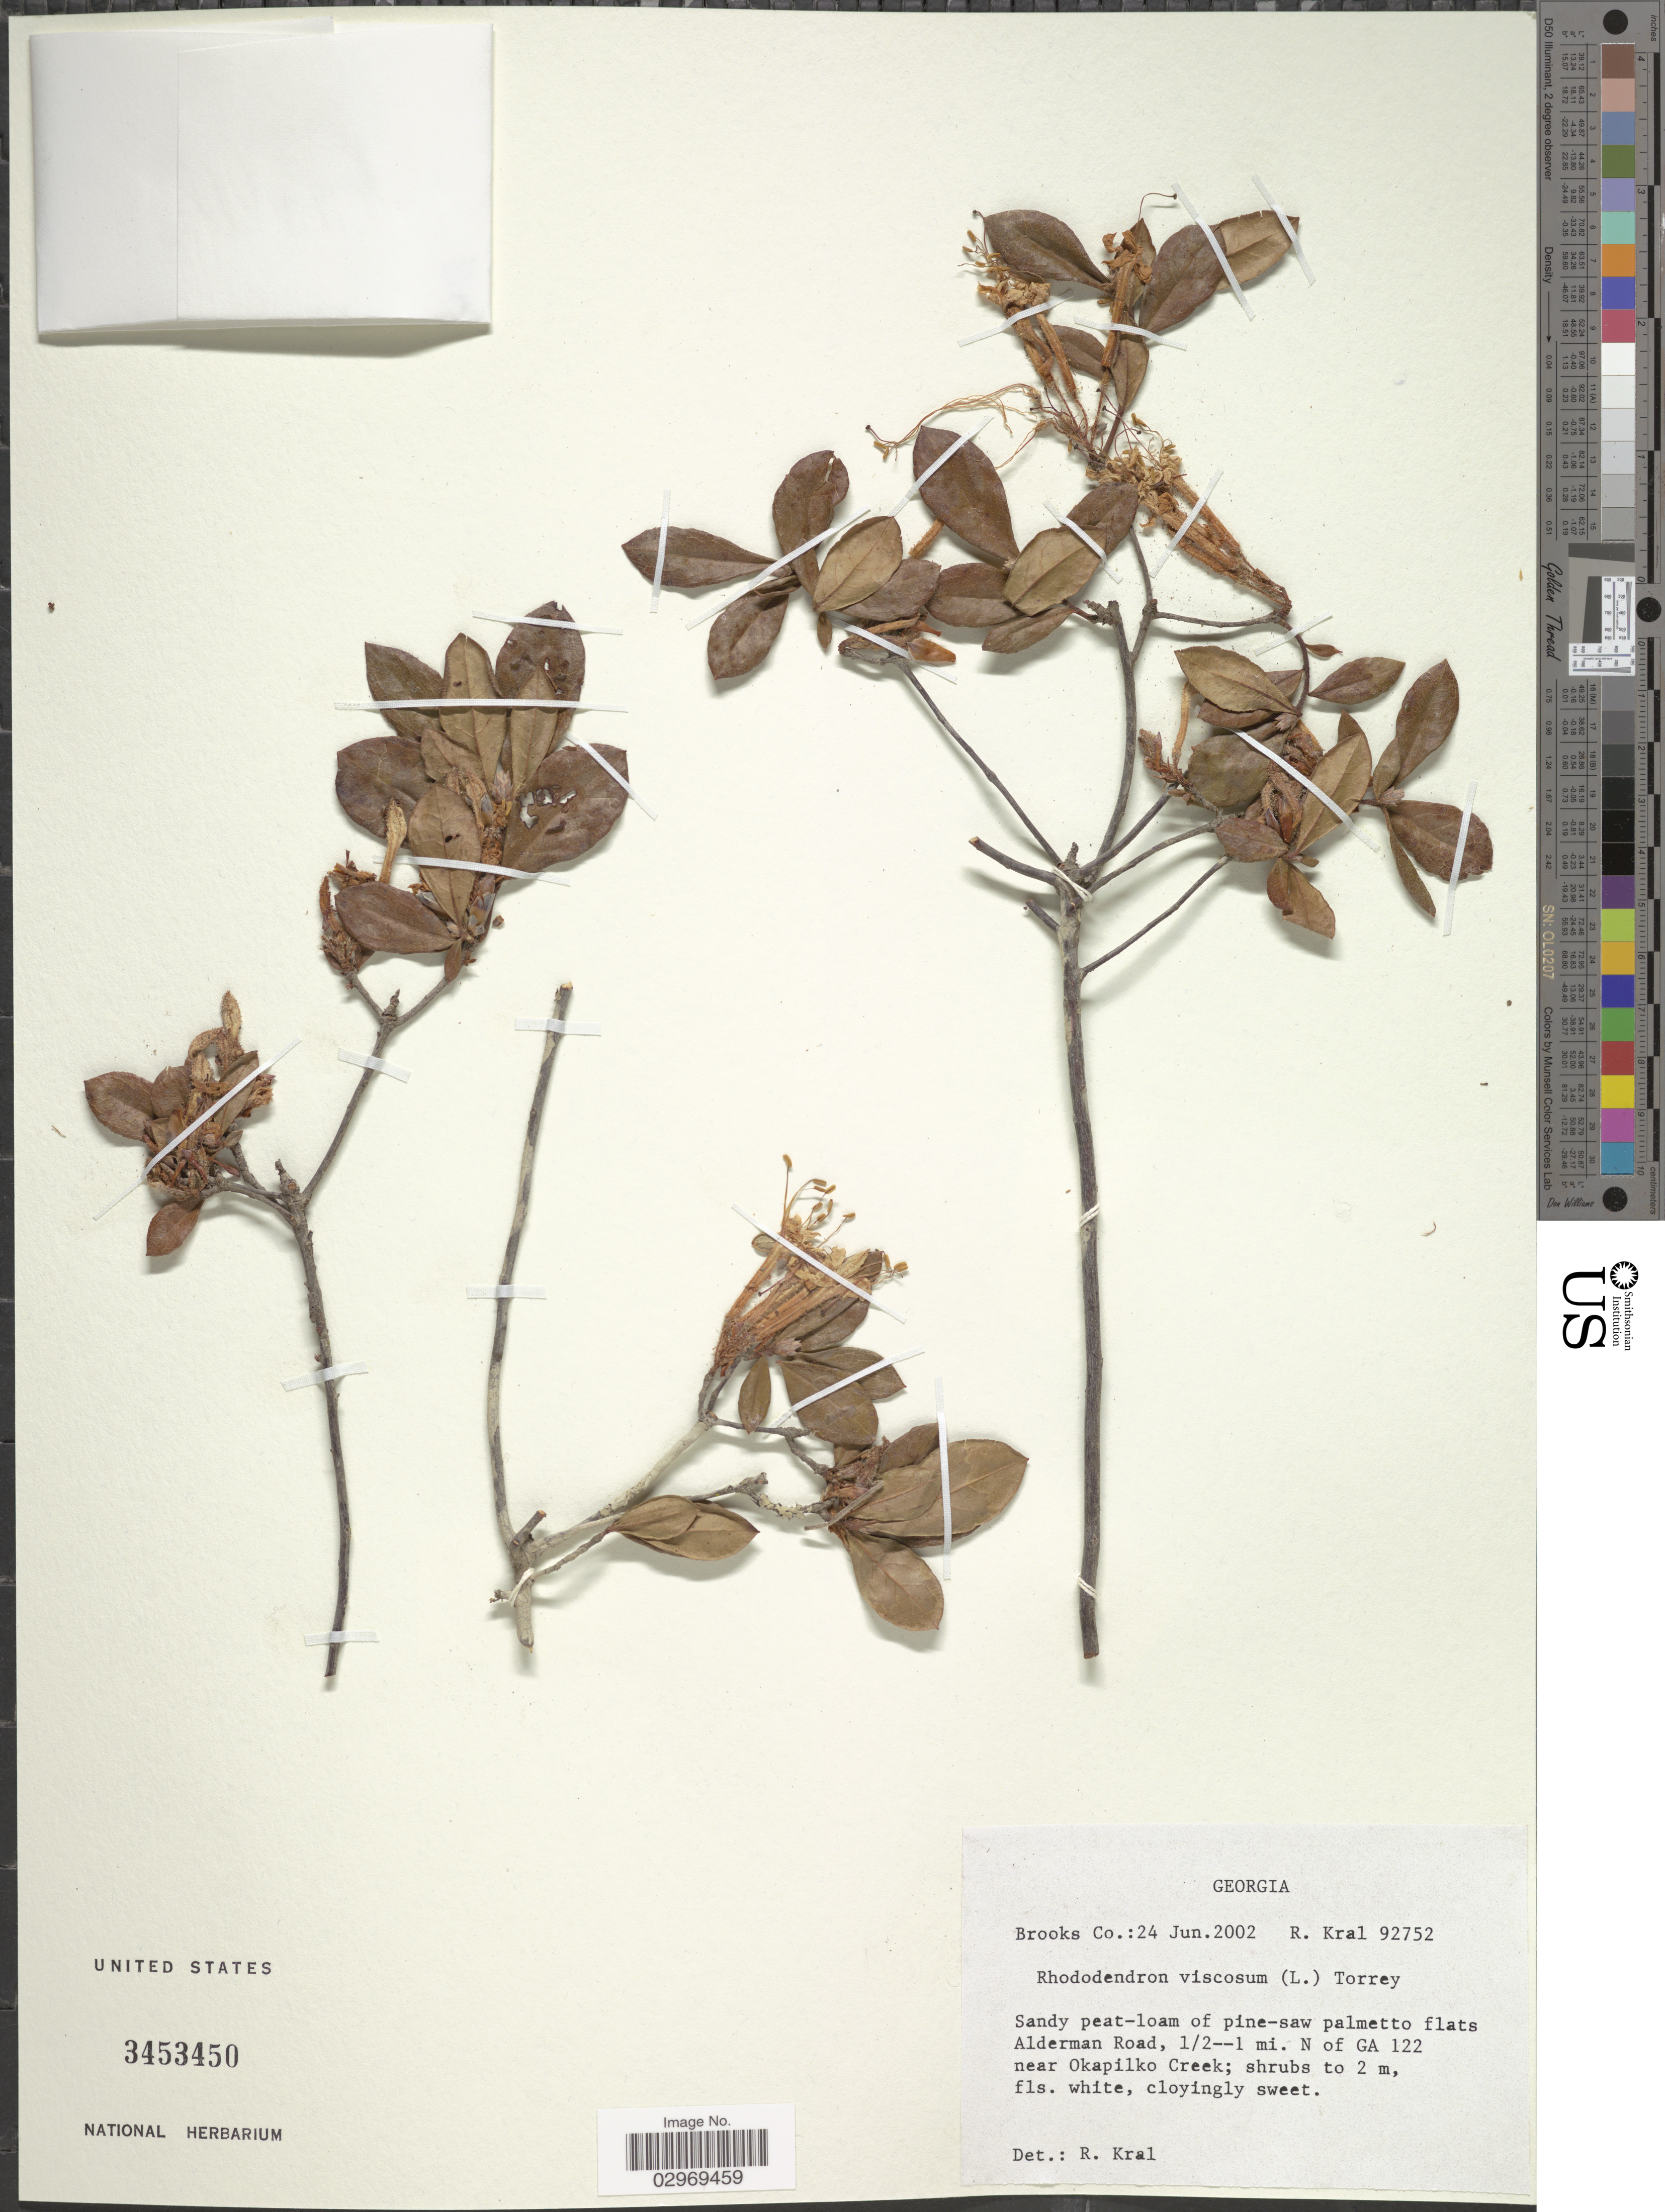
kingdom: Plantae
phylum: Tracheophyta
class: Magnoliopsida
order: Ericales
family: Ericaceae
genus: Rhododendron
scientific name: Rhododendron viscosum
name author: (L.) Torr.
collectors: R. Kral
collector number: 92752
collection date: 2002-06-24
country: United States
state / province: Georgia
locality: Brooks Co., Alderman Road, 1/2--1 mi. N of GA 122 near Okapilko Creek.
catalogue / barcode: US 3453450